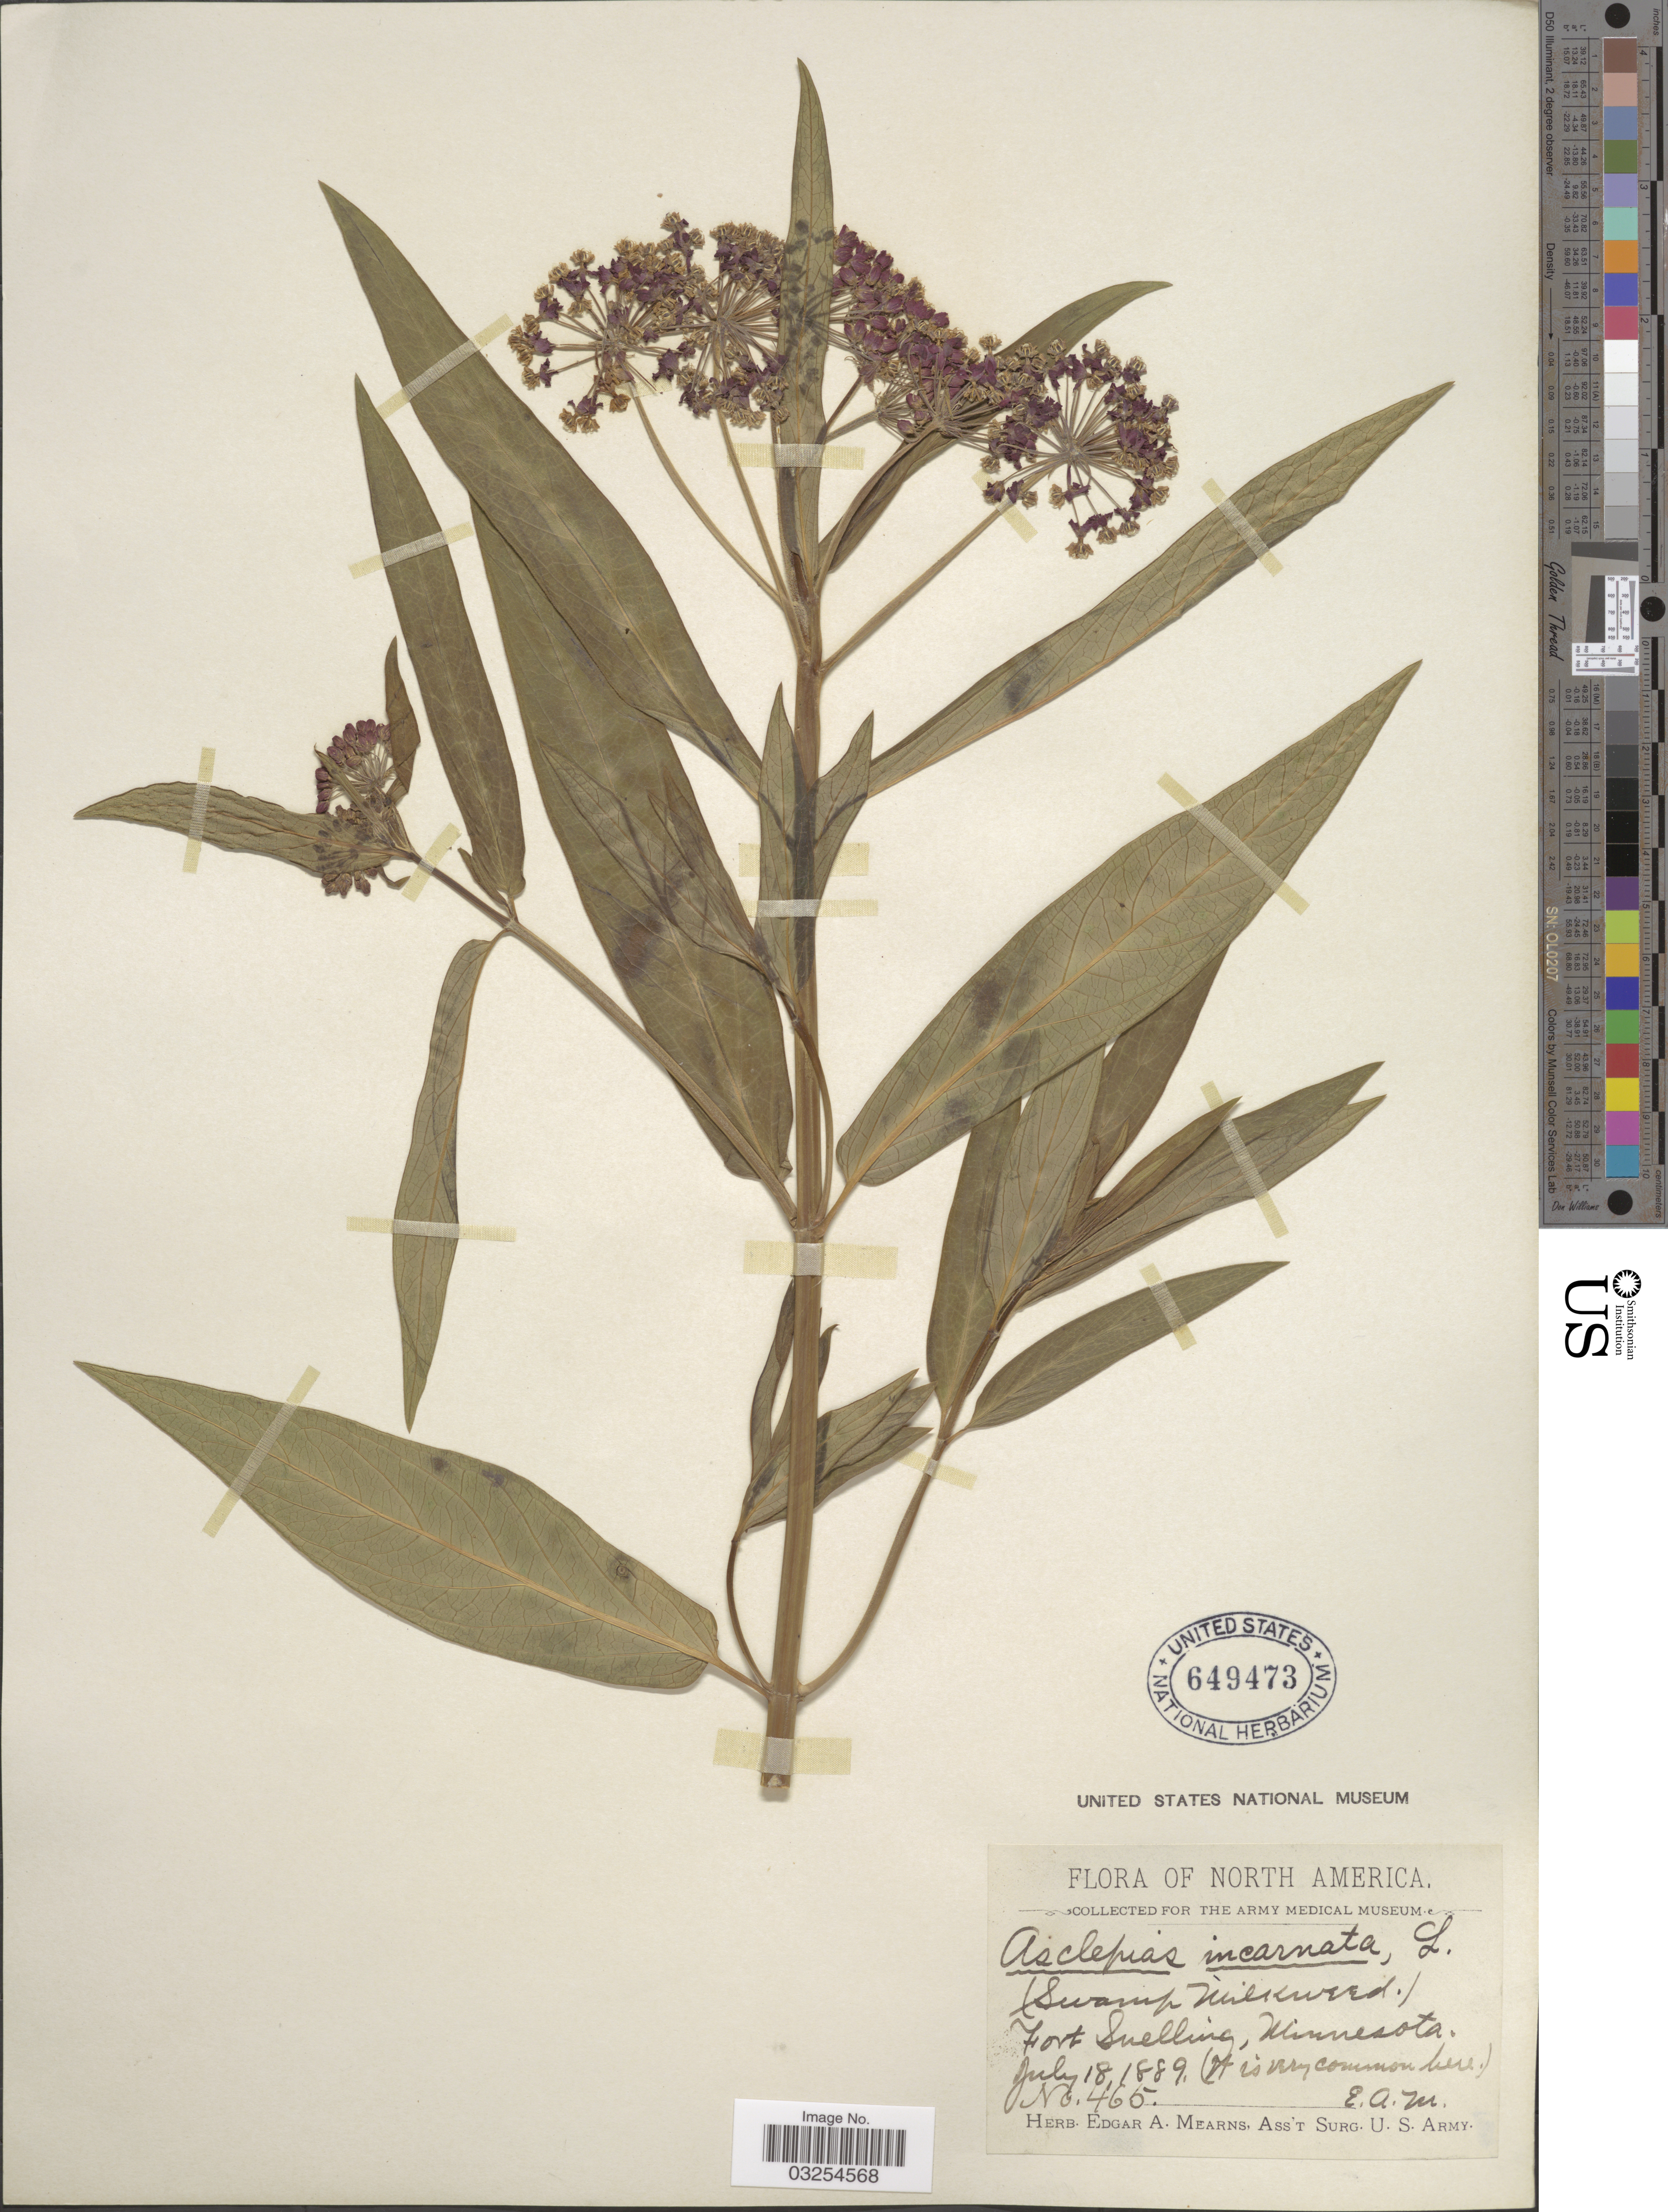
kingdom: Plantae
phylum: Tracheophyta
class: Magnoliopsida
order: Gentianales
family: Apocynaceae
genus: Asclepias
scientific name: Asclepias incarnata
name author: L.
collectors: E. A. Mearns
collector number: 465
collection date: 1889-07-18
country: United States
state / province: Minnesota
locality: Fort Snelling.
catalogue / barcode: US 649473